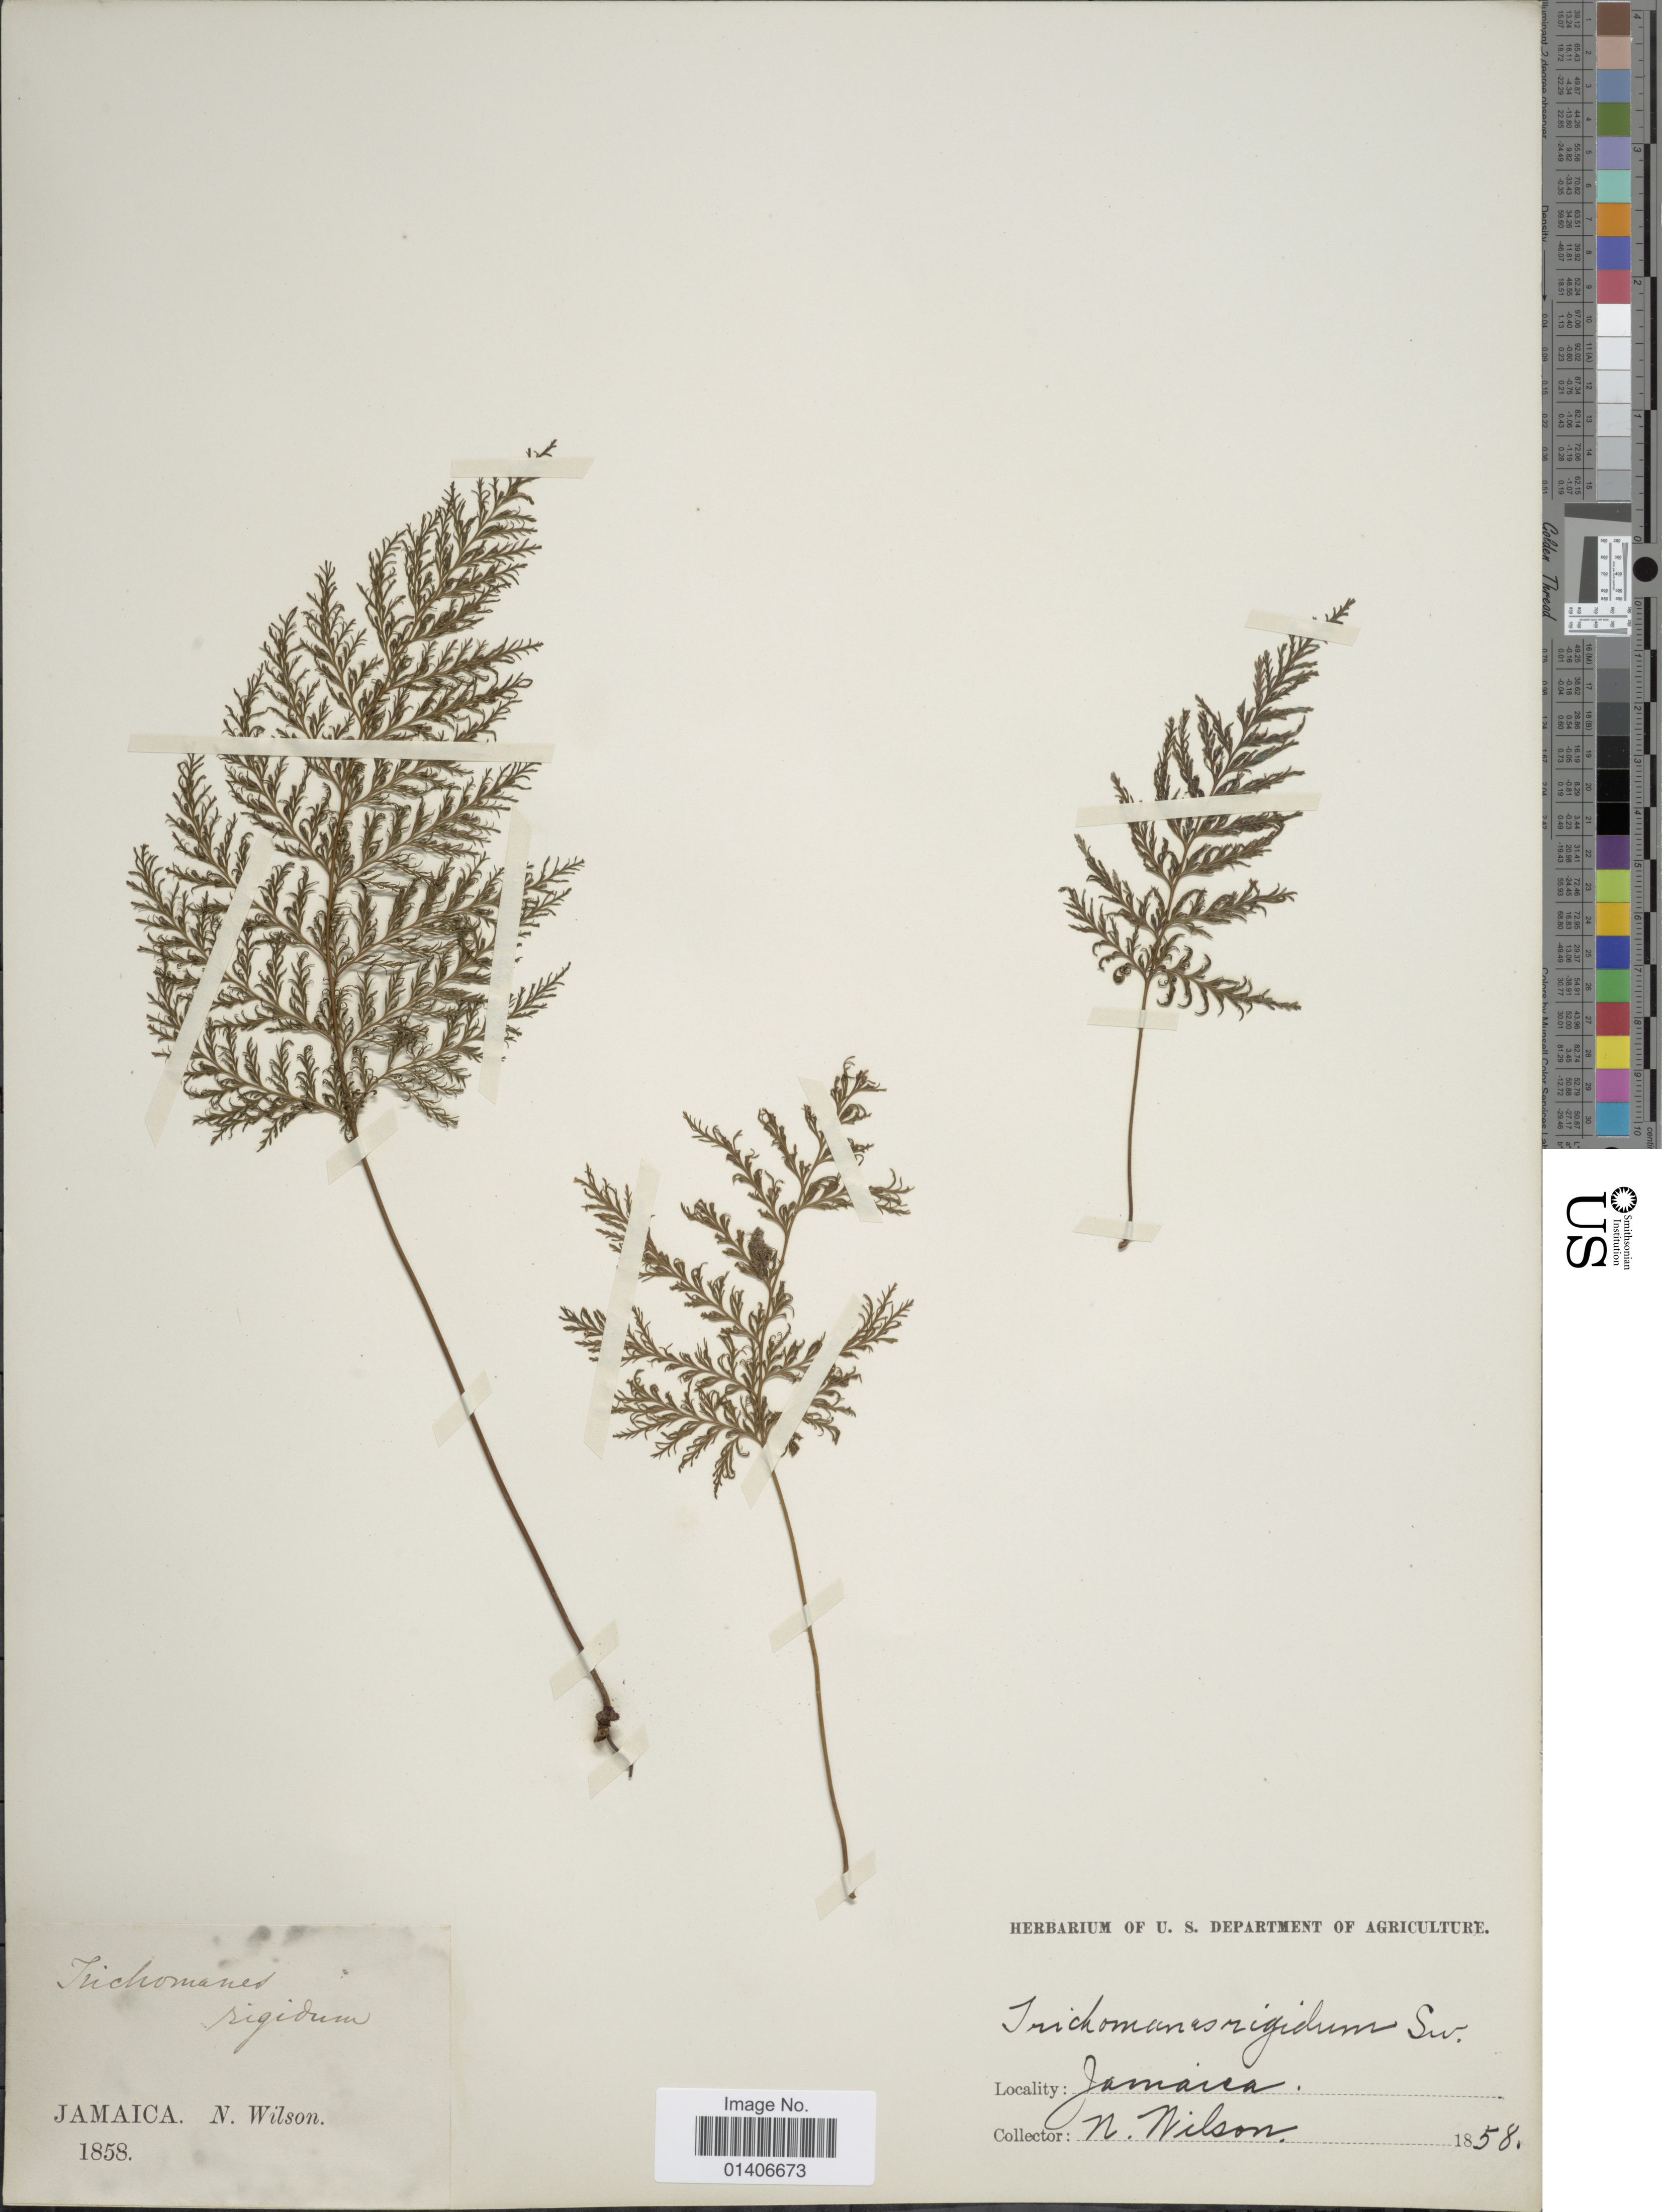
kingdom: Plantae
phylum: Tracheophyta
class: Polypodiopsida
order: Hymenophyllales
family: Hymenophyllaceae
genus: Abrodictyum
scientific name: Abrodictyum rigidum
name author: (Sw.) Ebihara & Dubuisson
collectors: N. Wilson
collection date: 1858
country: Jamaica